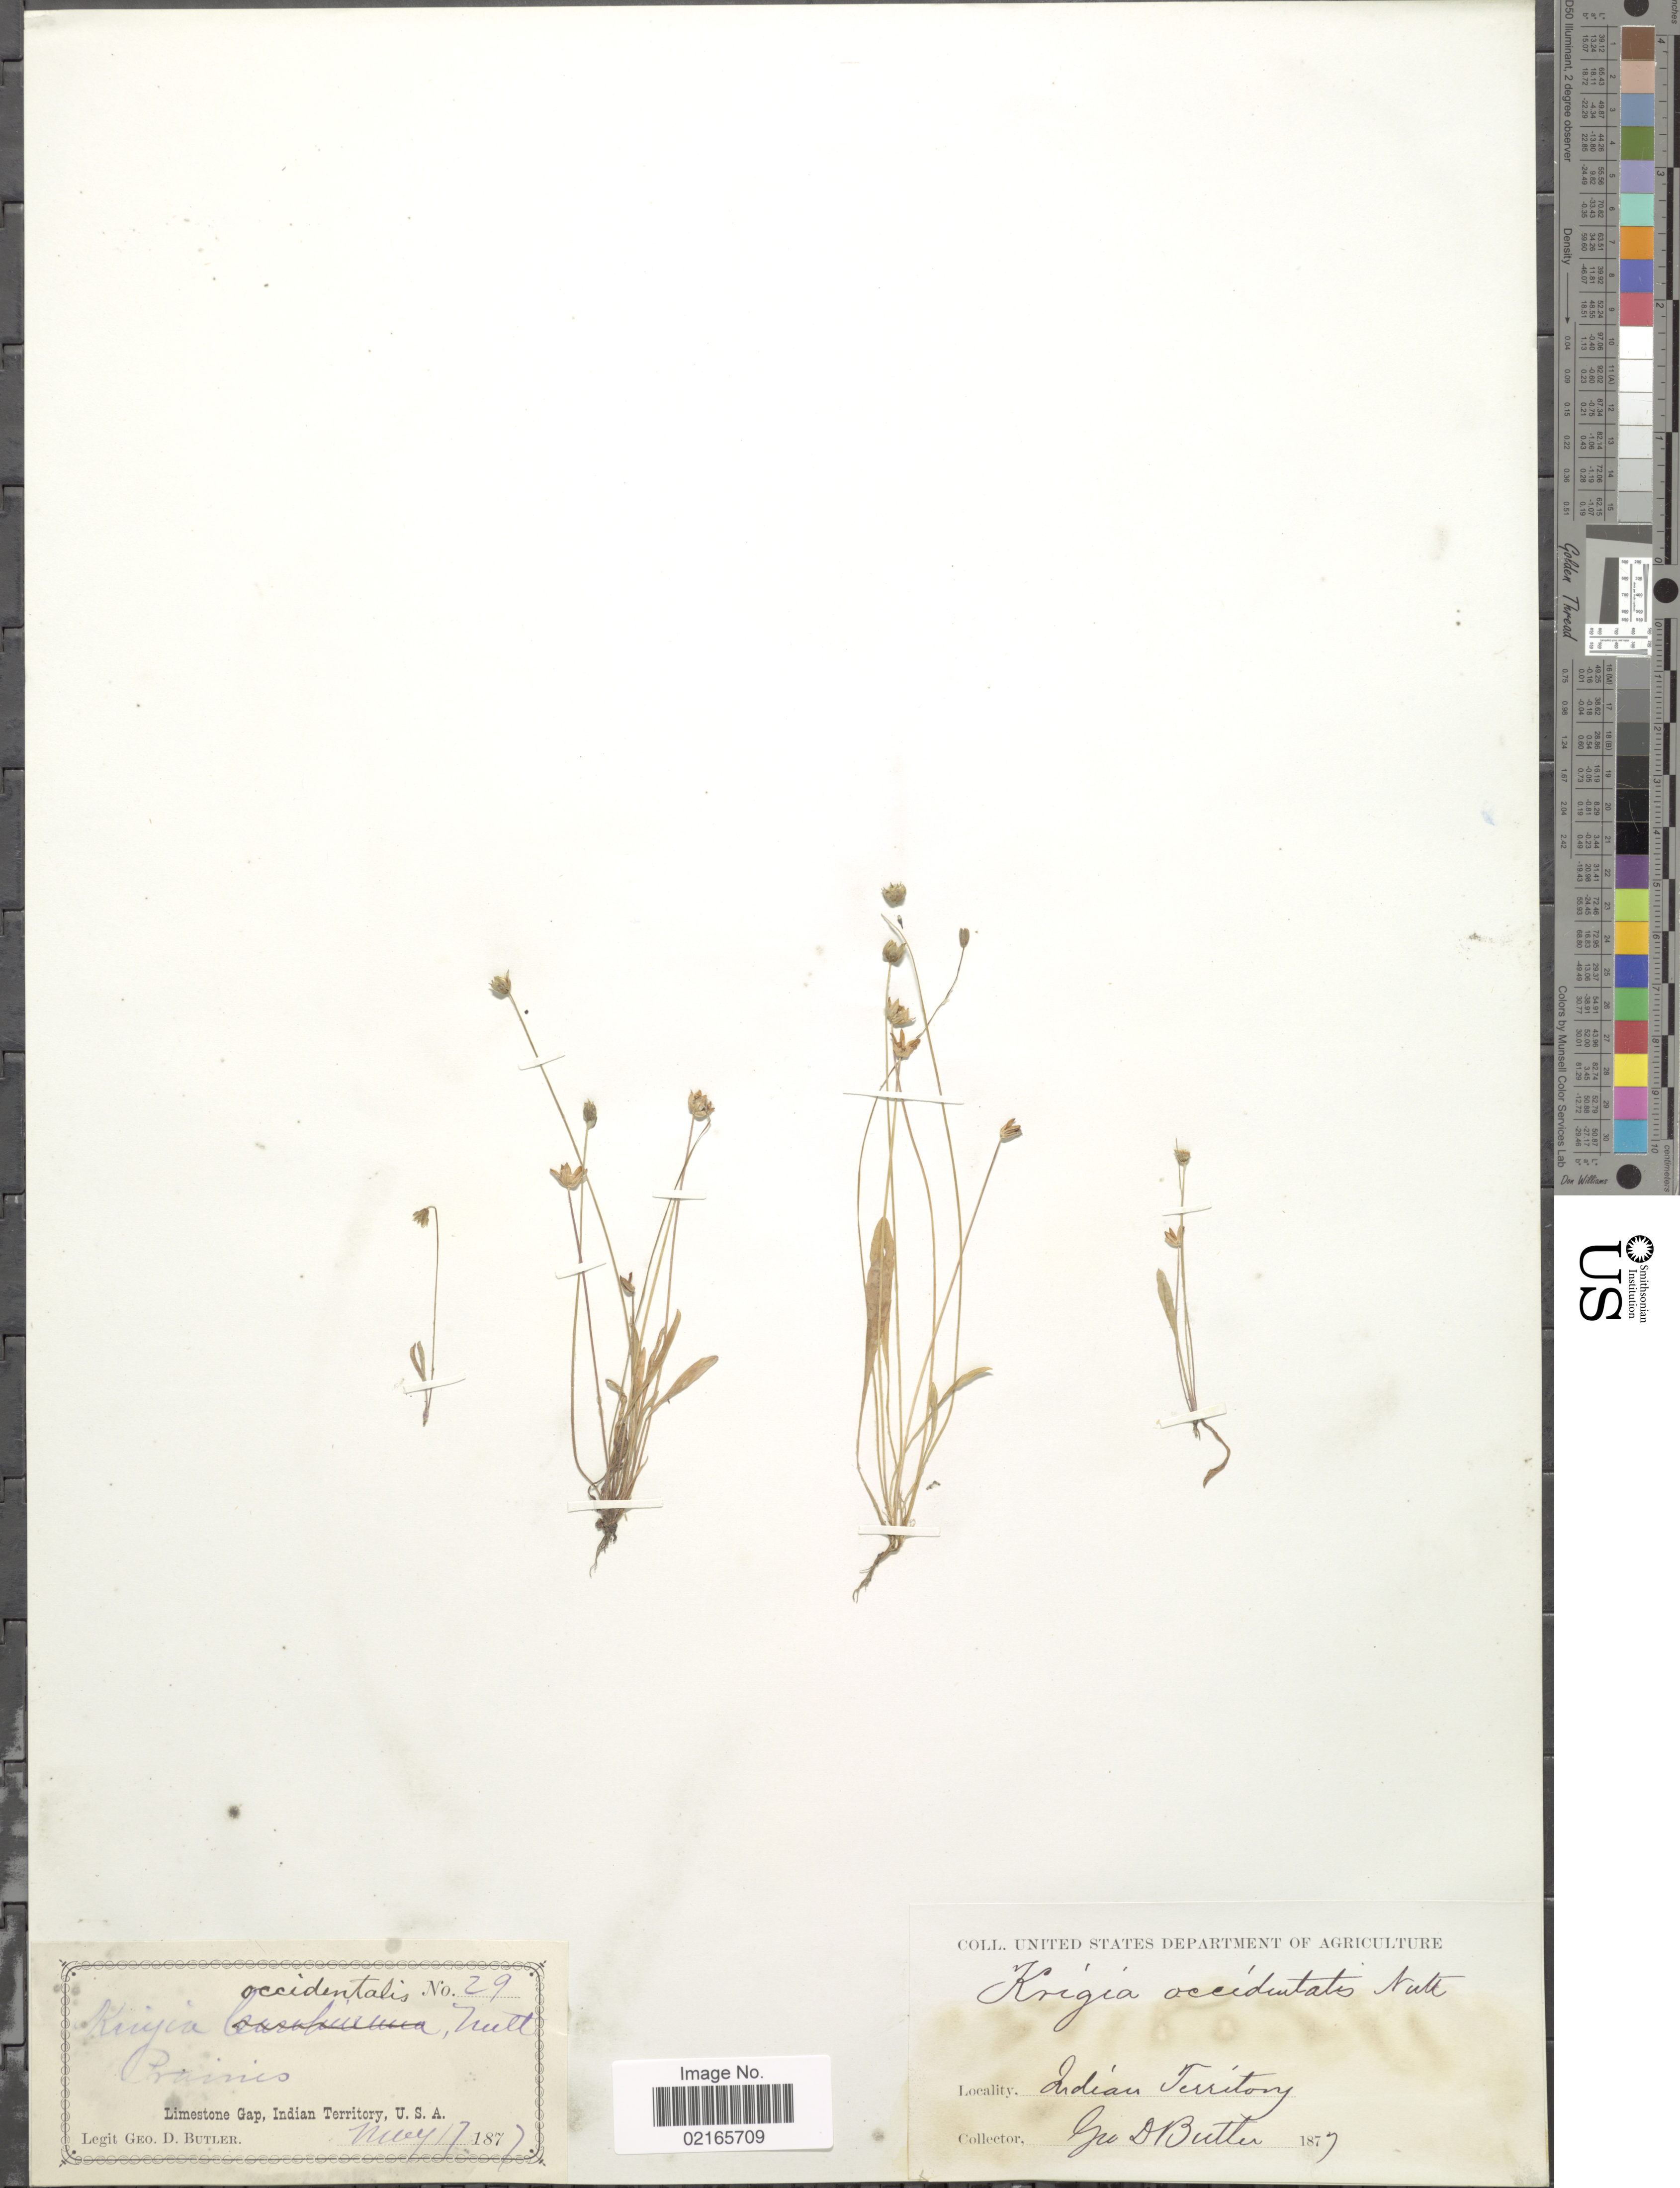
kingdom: Plantae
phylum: Tracheophyta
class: Magnoliopsida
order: Asterales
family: Asteraceae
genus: Krigia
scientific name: Krigia occidentalis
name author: Nutt.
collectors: G. D. Butler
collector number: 29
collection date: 1877-05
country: United States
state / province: Oklahoma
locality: Prairies, Limestone Gap, Indian Territory